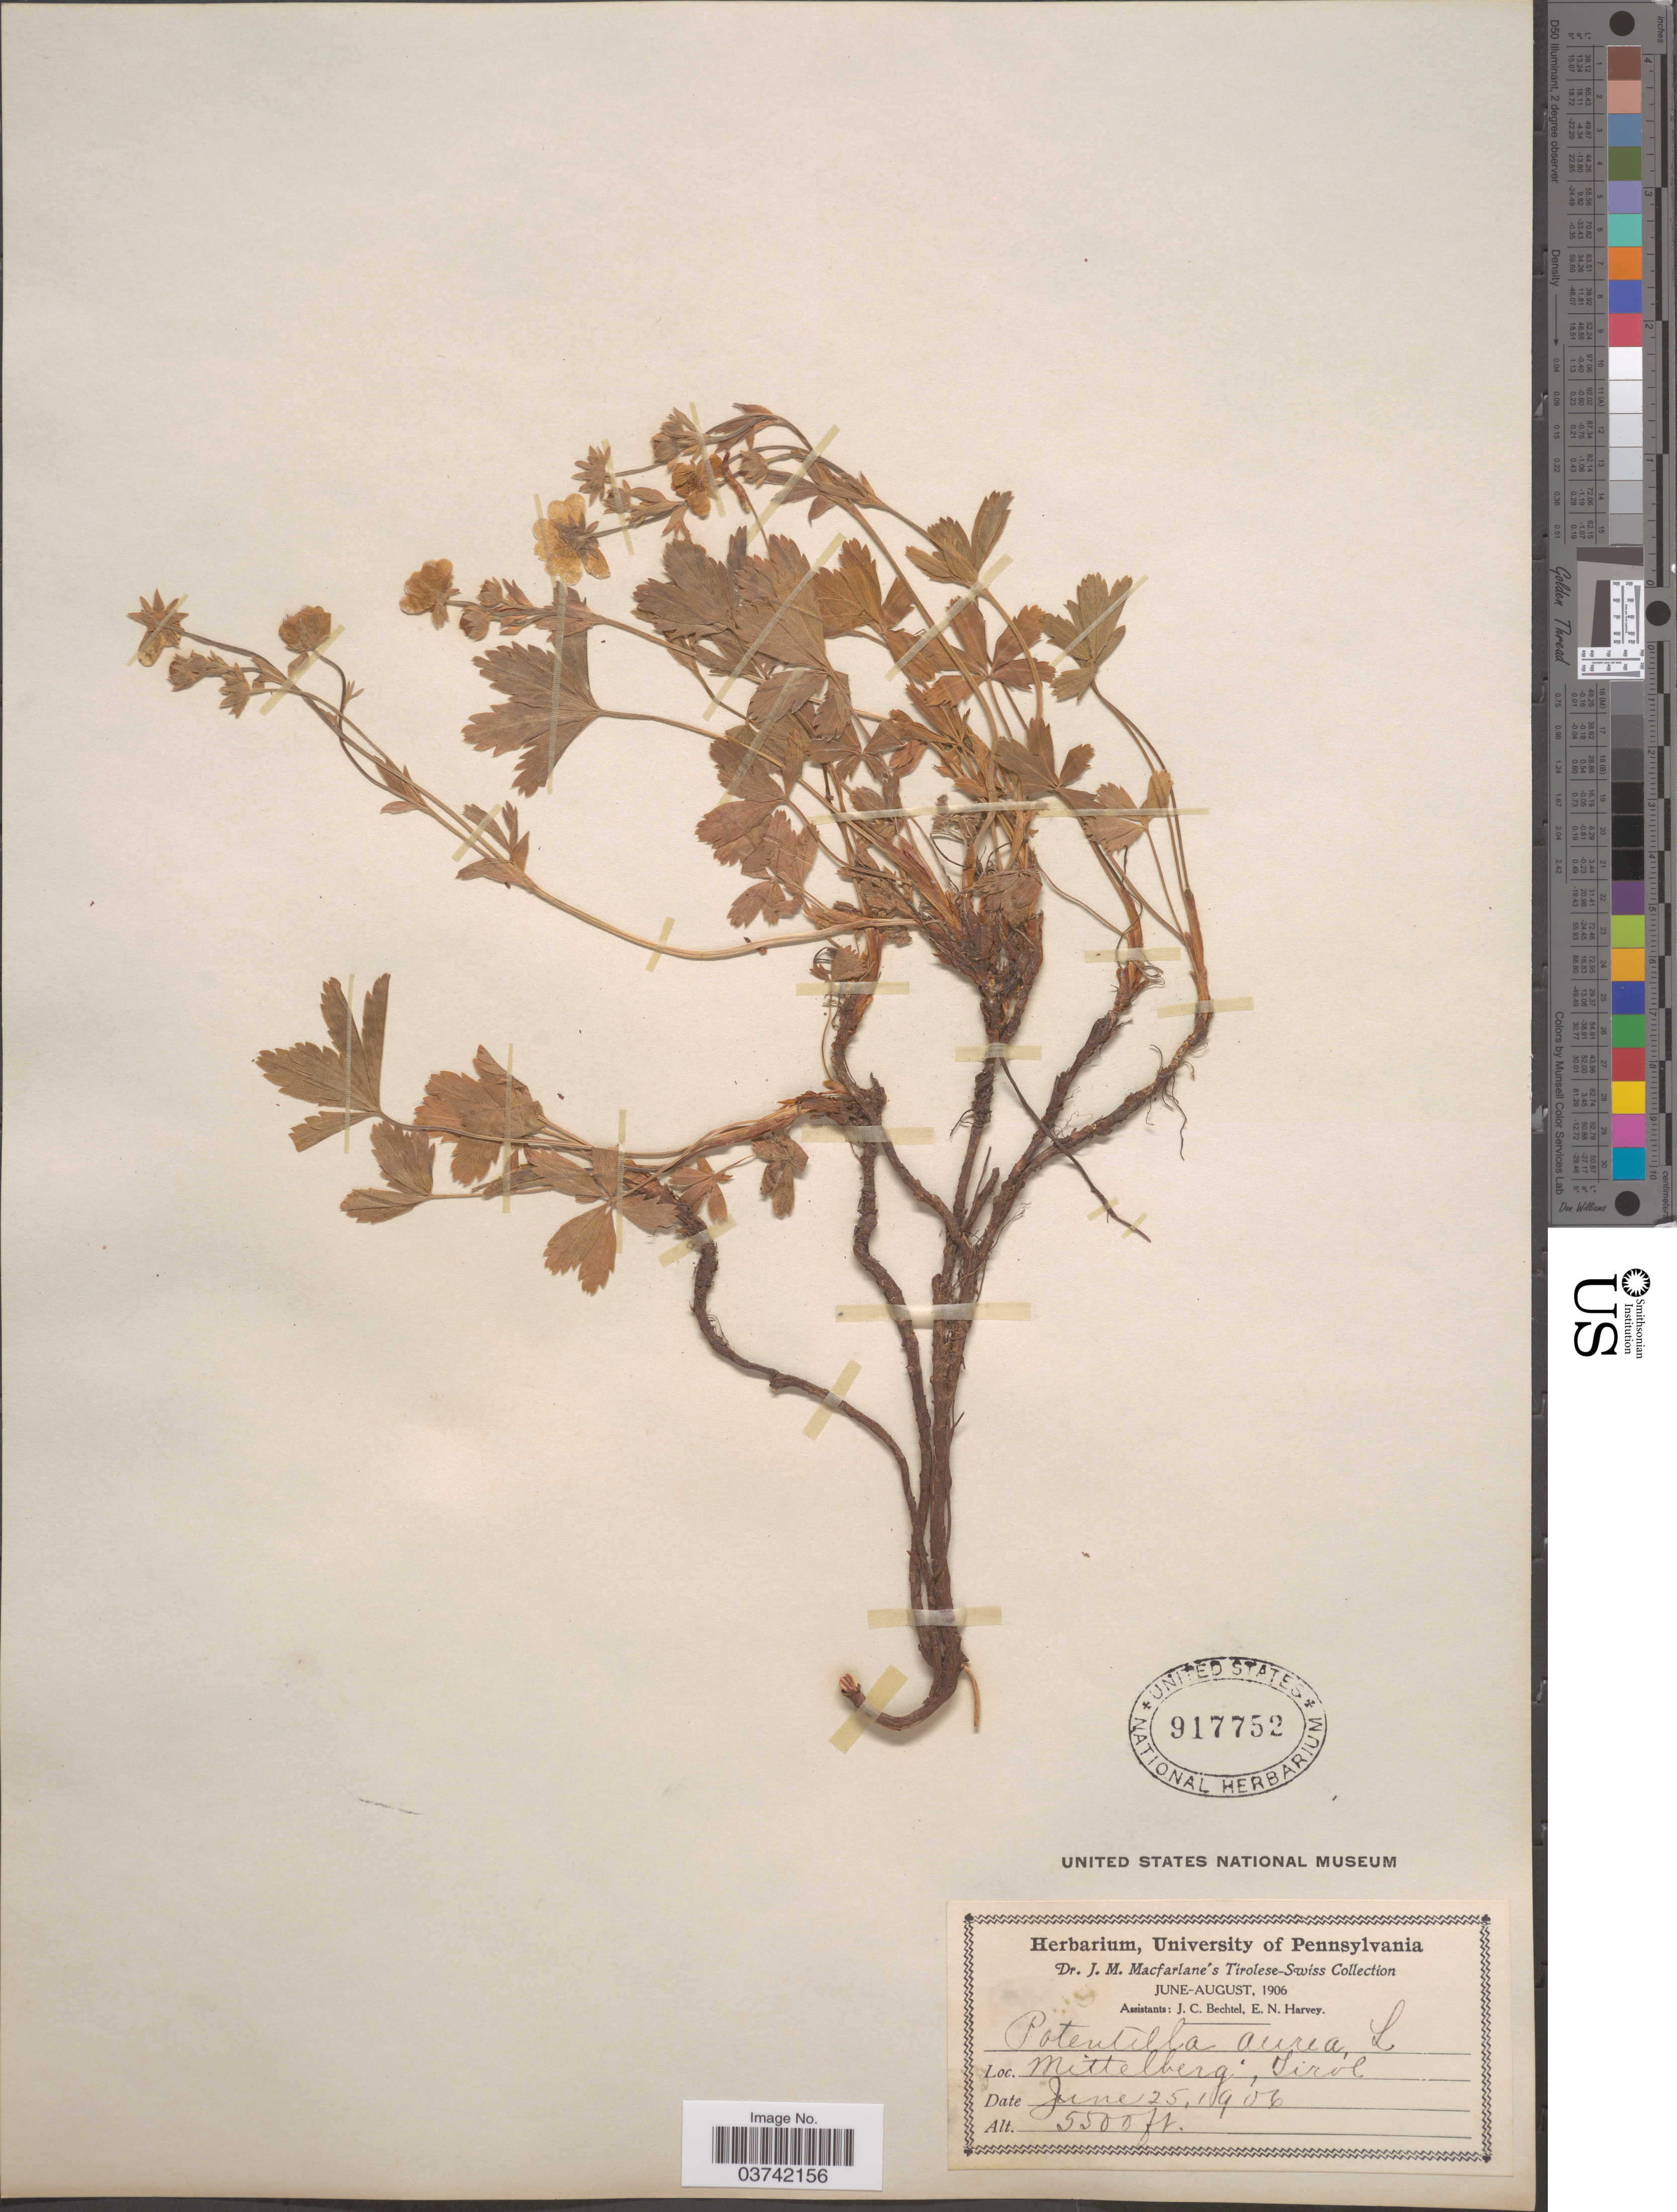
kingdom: Plantae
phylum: Tracheophyta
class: Magnoliopsida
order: Rosales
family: Rosaceae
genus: Potentilla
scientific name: Potentilla aurea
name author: L.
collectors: J. Macfarlane, J. Bechtel & E. Harvey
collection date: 1906-06-25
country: Austria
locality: Mittelberg, Tirol.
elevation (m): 1676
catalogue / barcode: US 917752